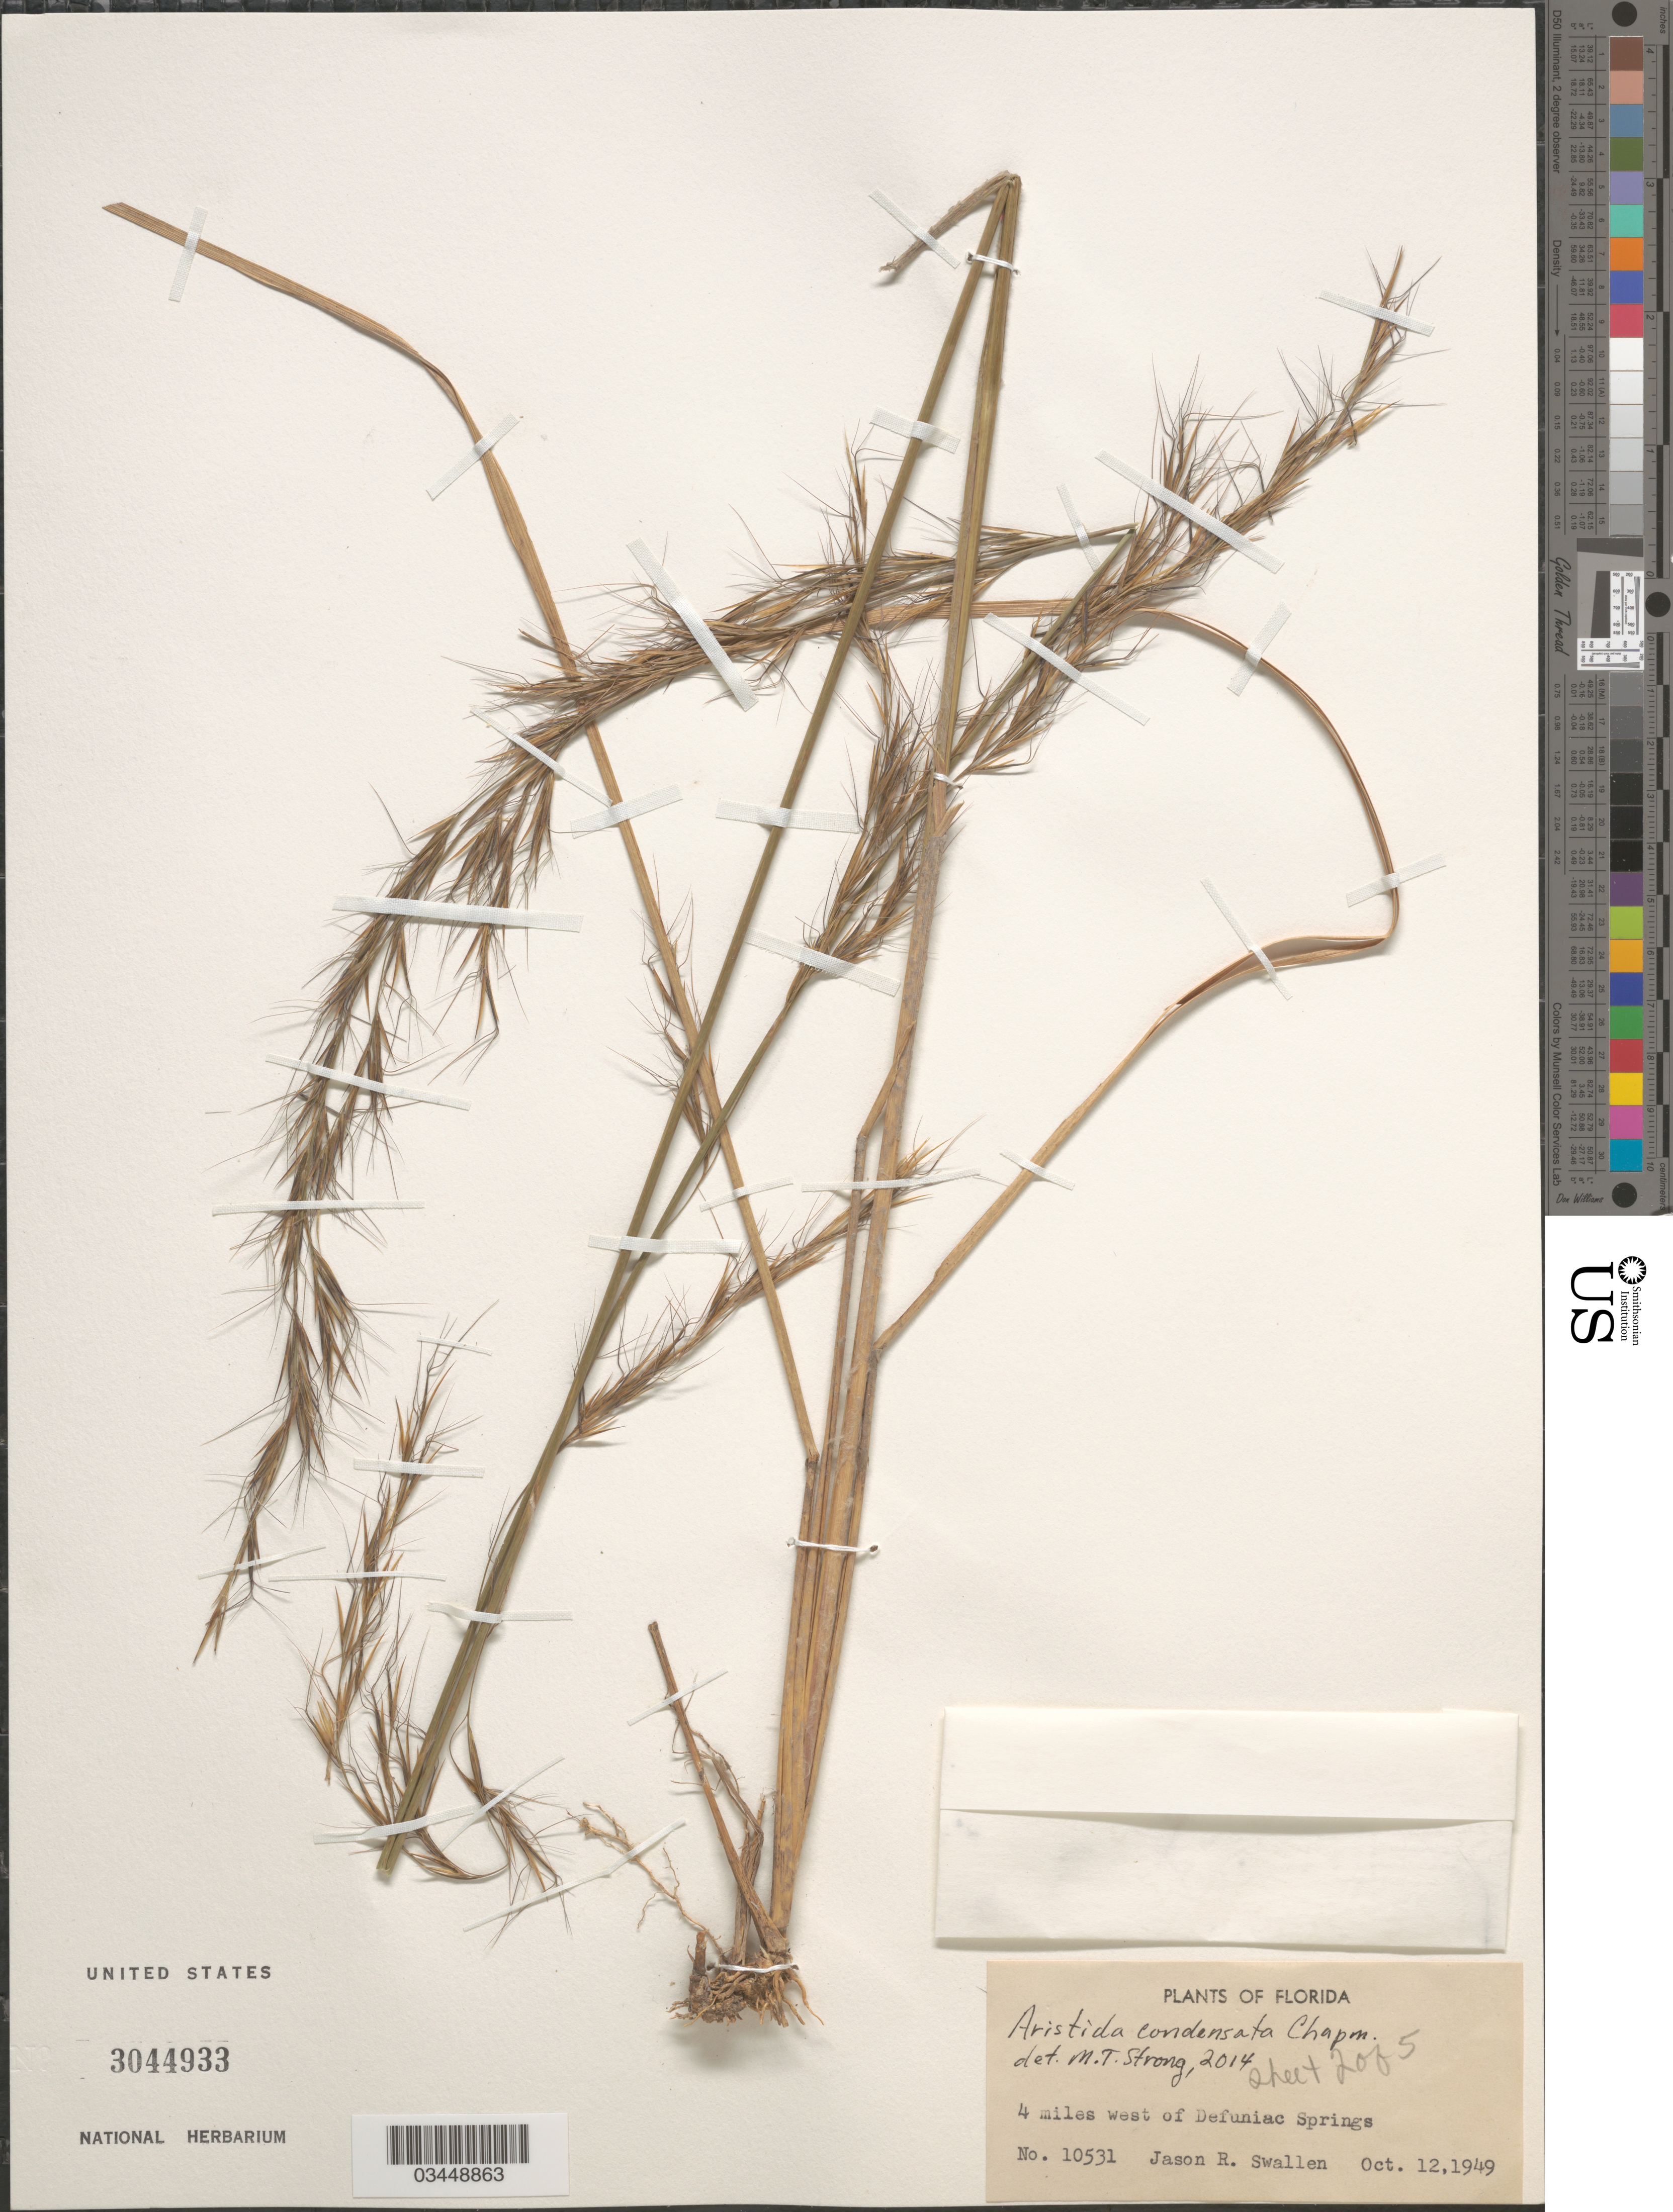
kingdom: Plantae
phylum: Tracheophyta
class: Liliopsida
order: Poales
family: Poaceae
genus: Aristida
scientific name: Aristida condensata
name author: Chapm.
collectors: J. R. Swallen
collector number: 10531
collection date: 1949-10-12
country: United States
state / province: Florida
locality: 4 miles west of Defuniac Springs.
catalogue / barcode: US 3044933